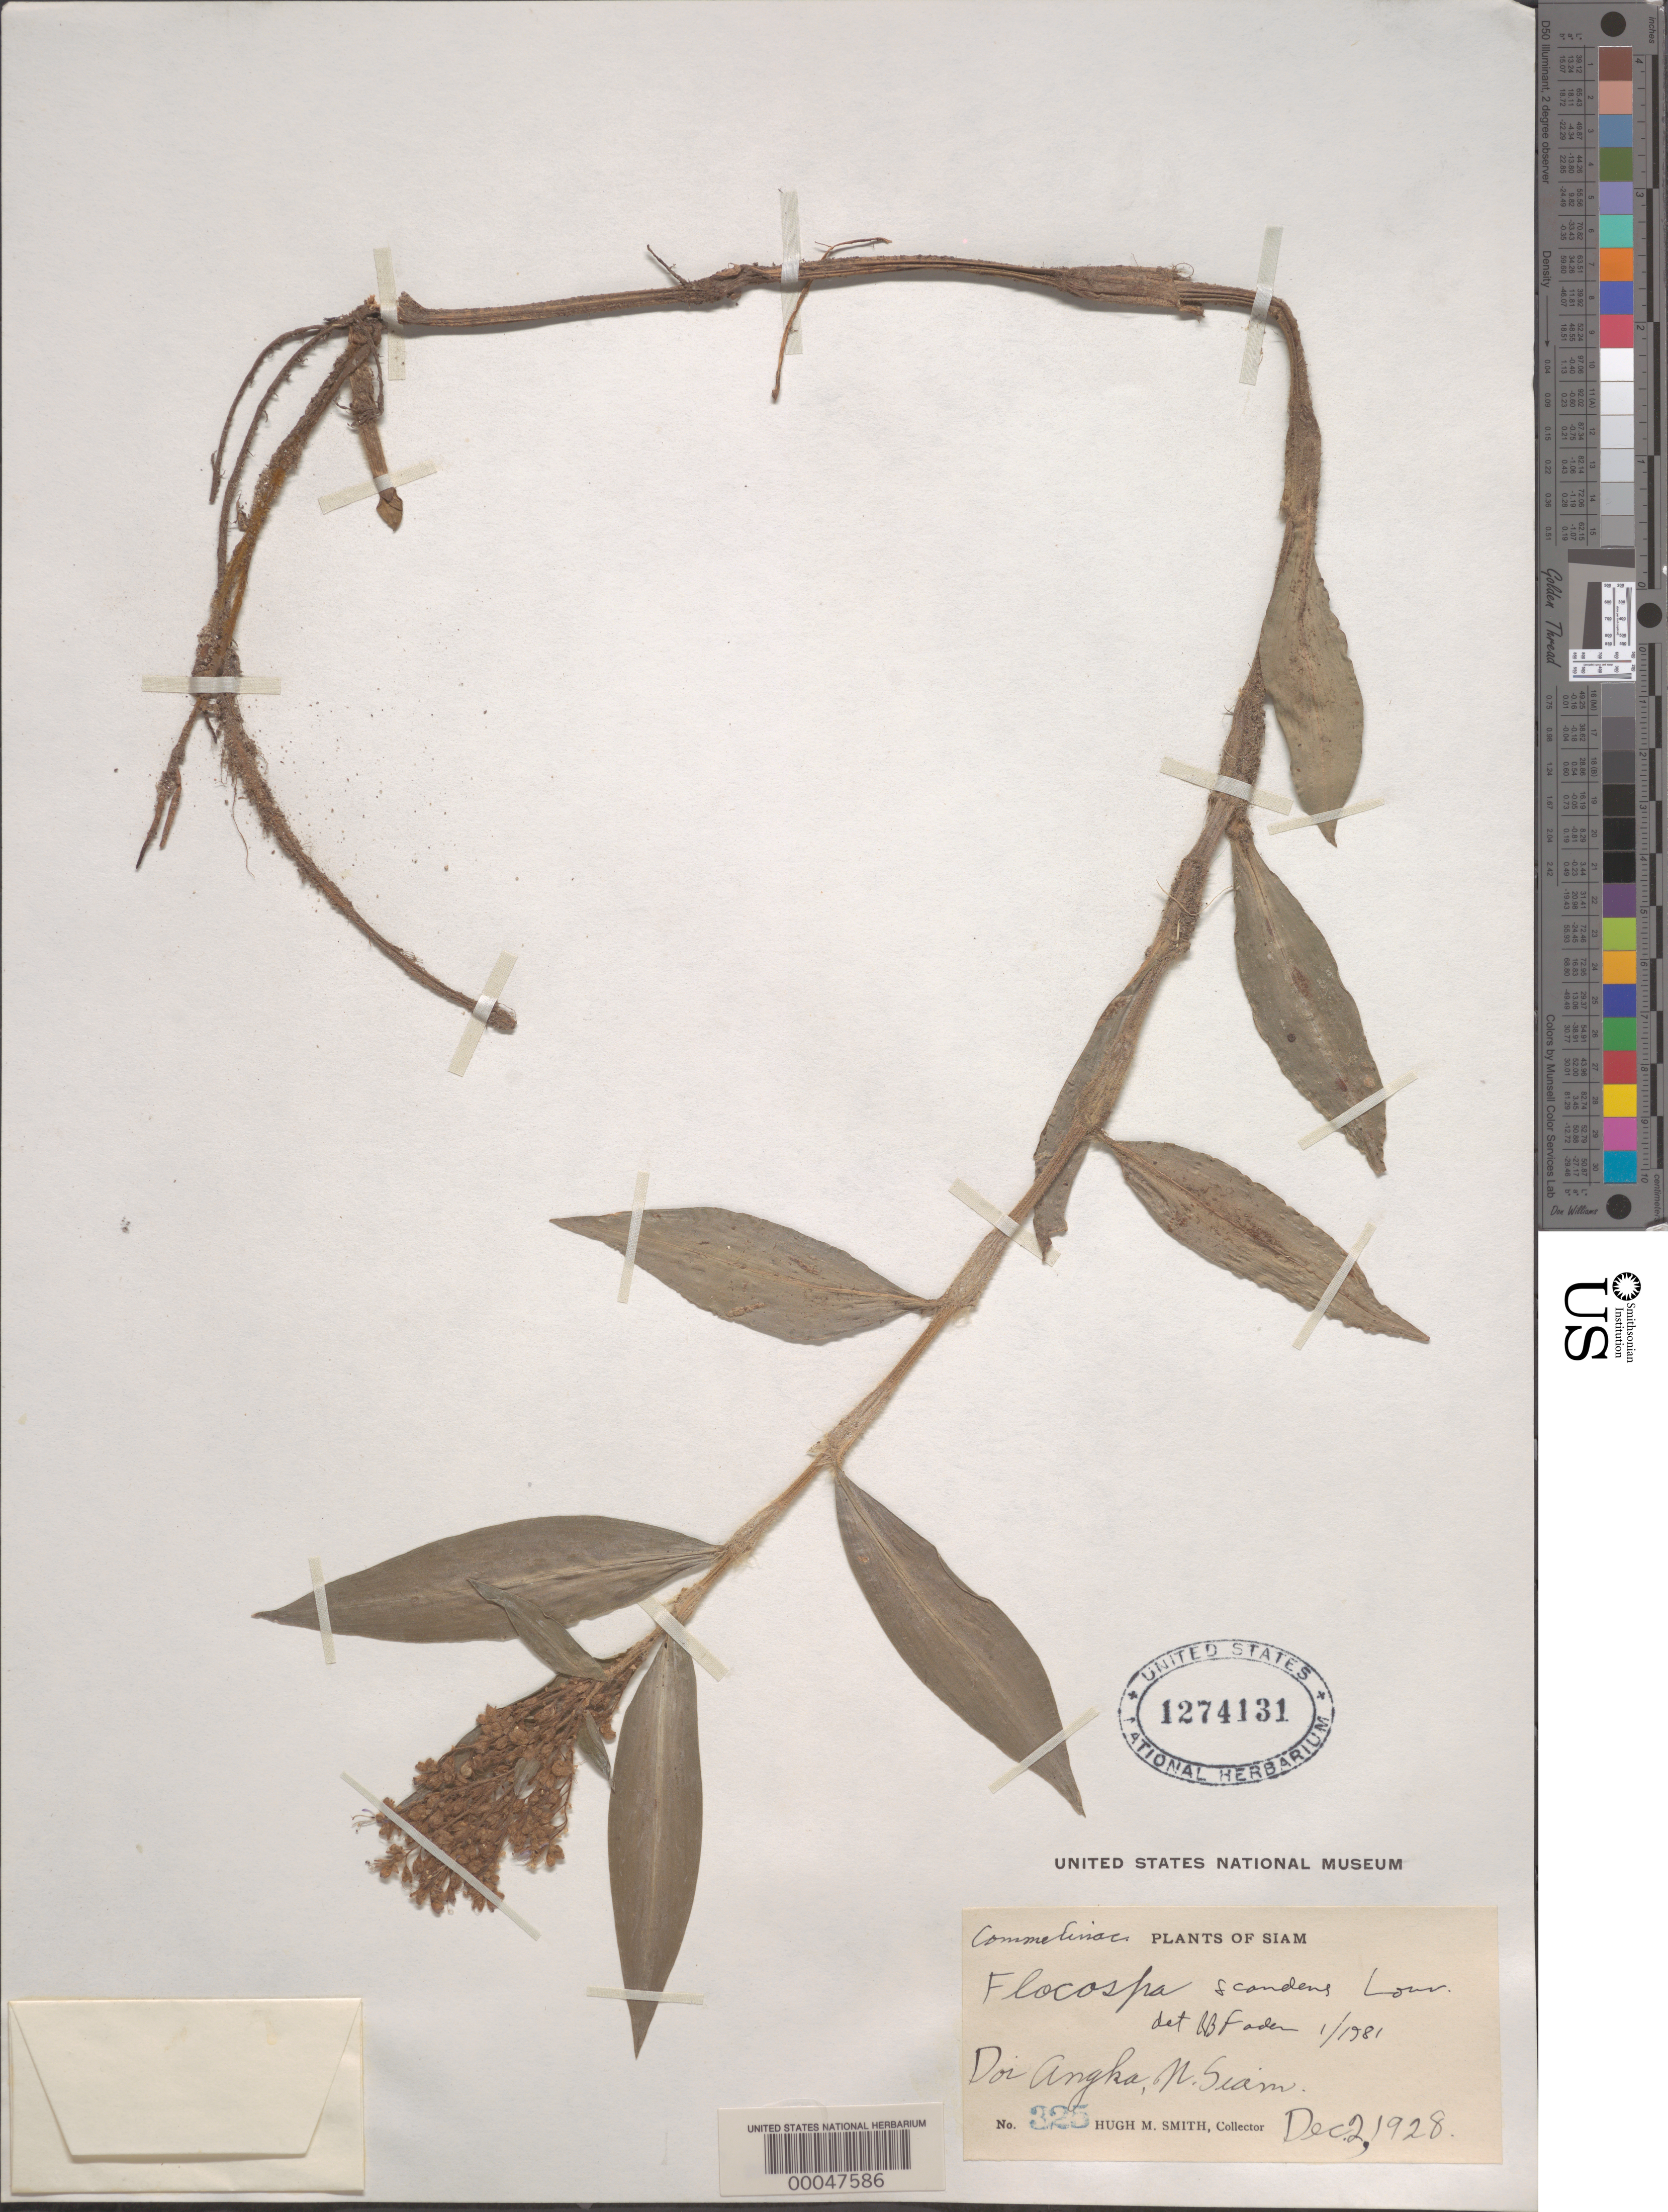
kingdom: Plantae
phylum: Tracheophyta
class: Liliopsida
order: Commelinales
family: Commelinaceae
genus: Floscopa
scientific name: Floscopa scandens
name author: Lour.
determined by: Faden, Robert B., (US), Smithsonian Institution - National Museum of Natural History (UNITED STATES)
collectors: H. M. Smith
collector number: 325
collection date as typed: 02 Dec 1928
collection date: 1928-12-02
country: Thailand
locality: Doi angka, northern thailand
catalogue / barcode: US 1274131